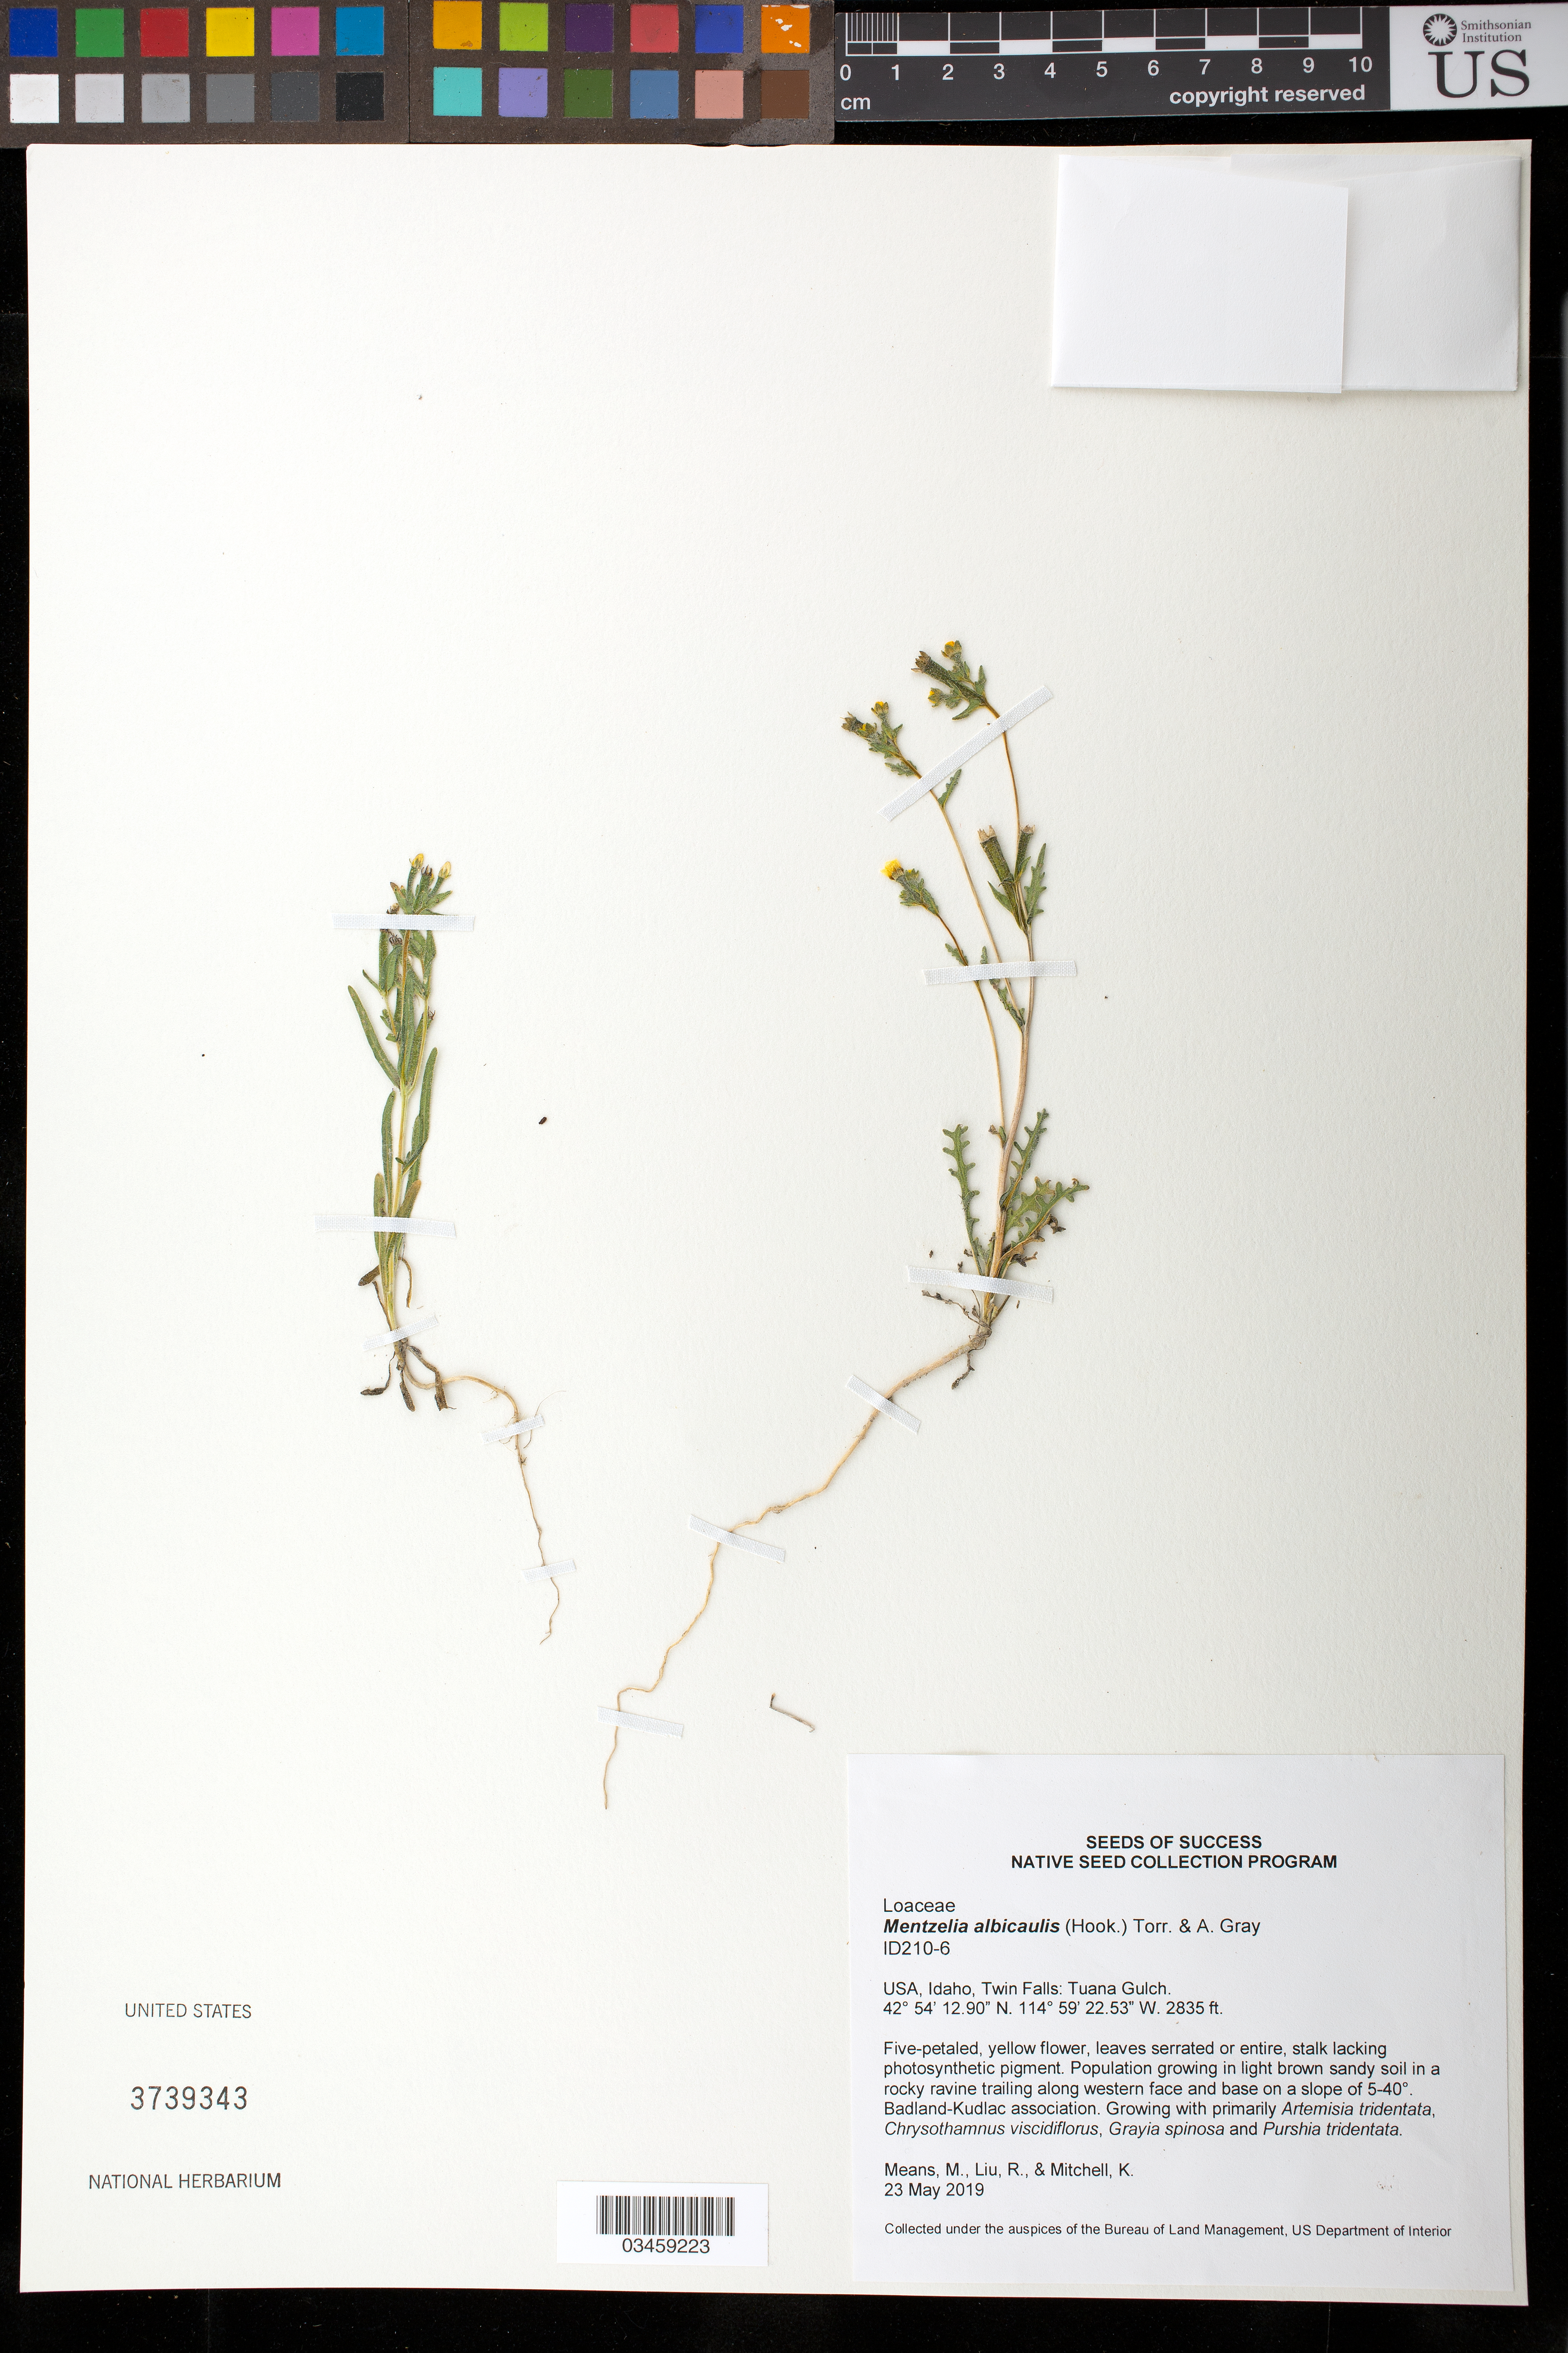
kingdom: Plantae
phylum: Tracheophyta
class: Magnoliopsida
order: Cornales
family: Loasaceae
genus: Mentzelia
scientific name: Mentzelia albicaulis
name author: (Douglas ex Hook.) Douglas ex Torr. & A. Gray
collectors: M. Means, M. Liu & K. Mitchell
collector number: ID210-6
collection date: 2019-05-23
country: United States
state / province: Idaho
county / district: Twin Falls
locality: Tuana Gulch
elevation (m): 864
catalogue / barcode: US 3739343